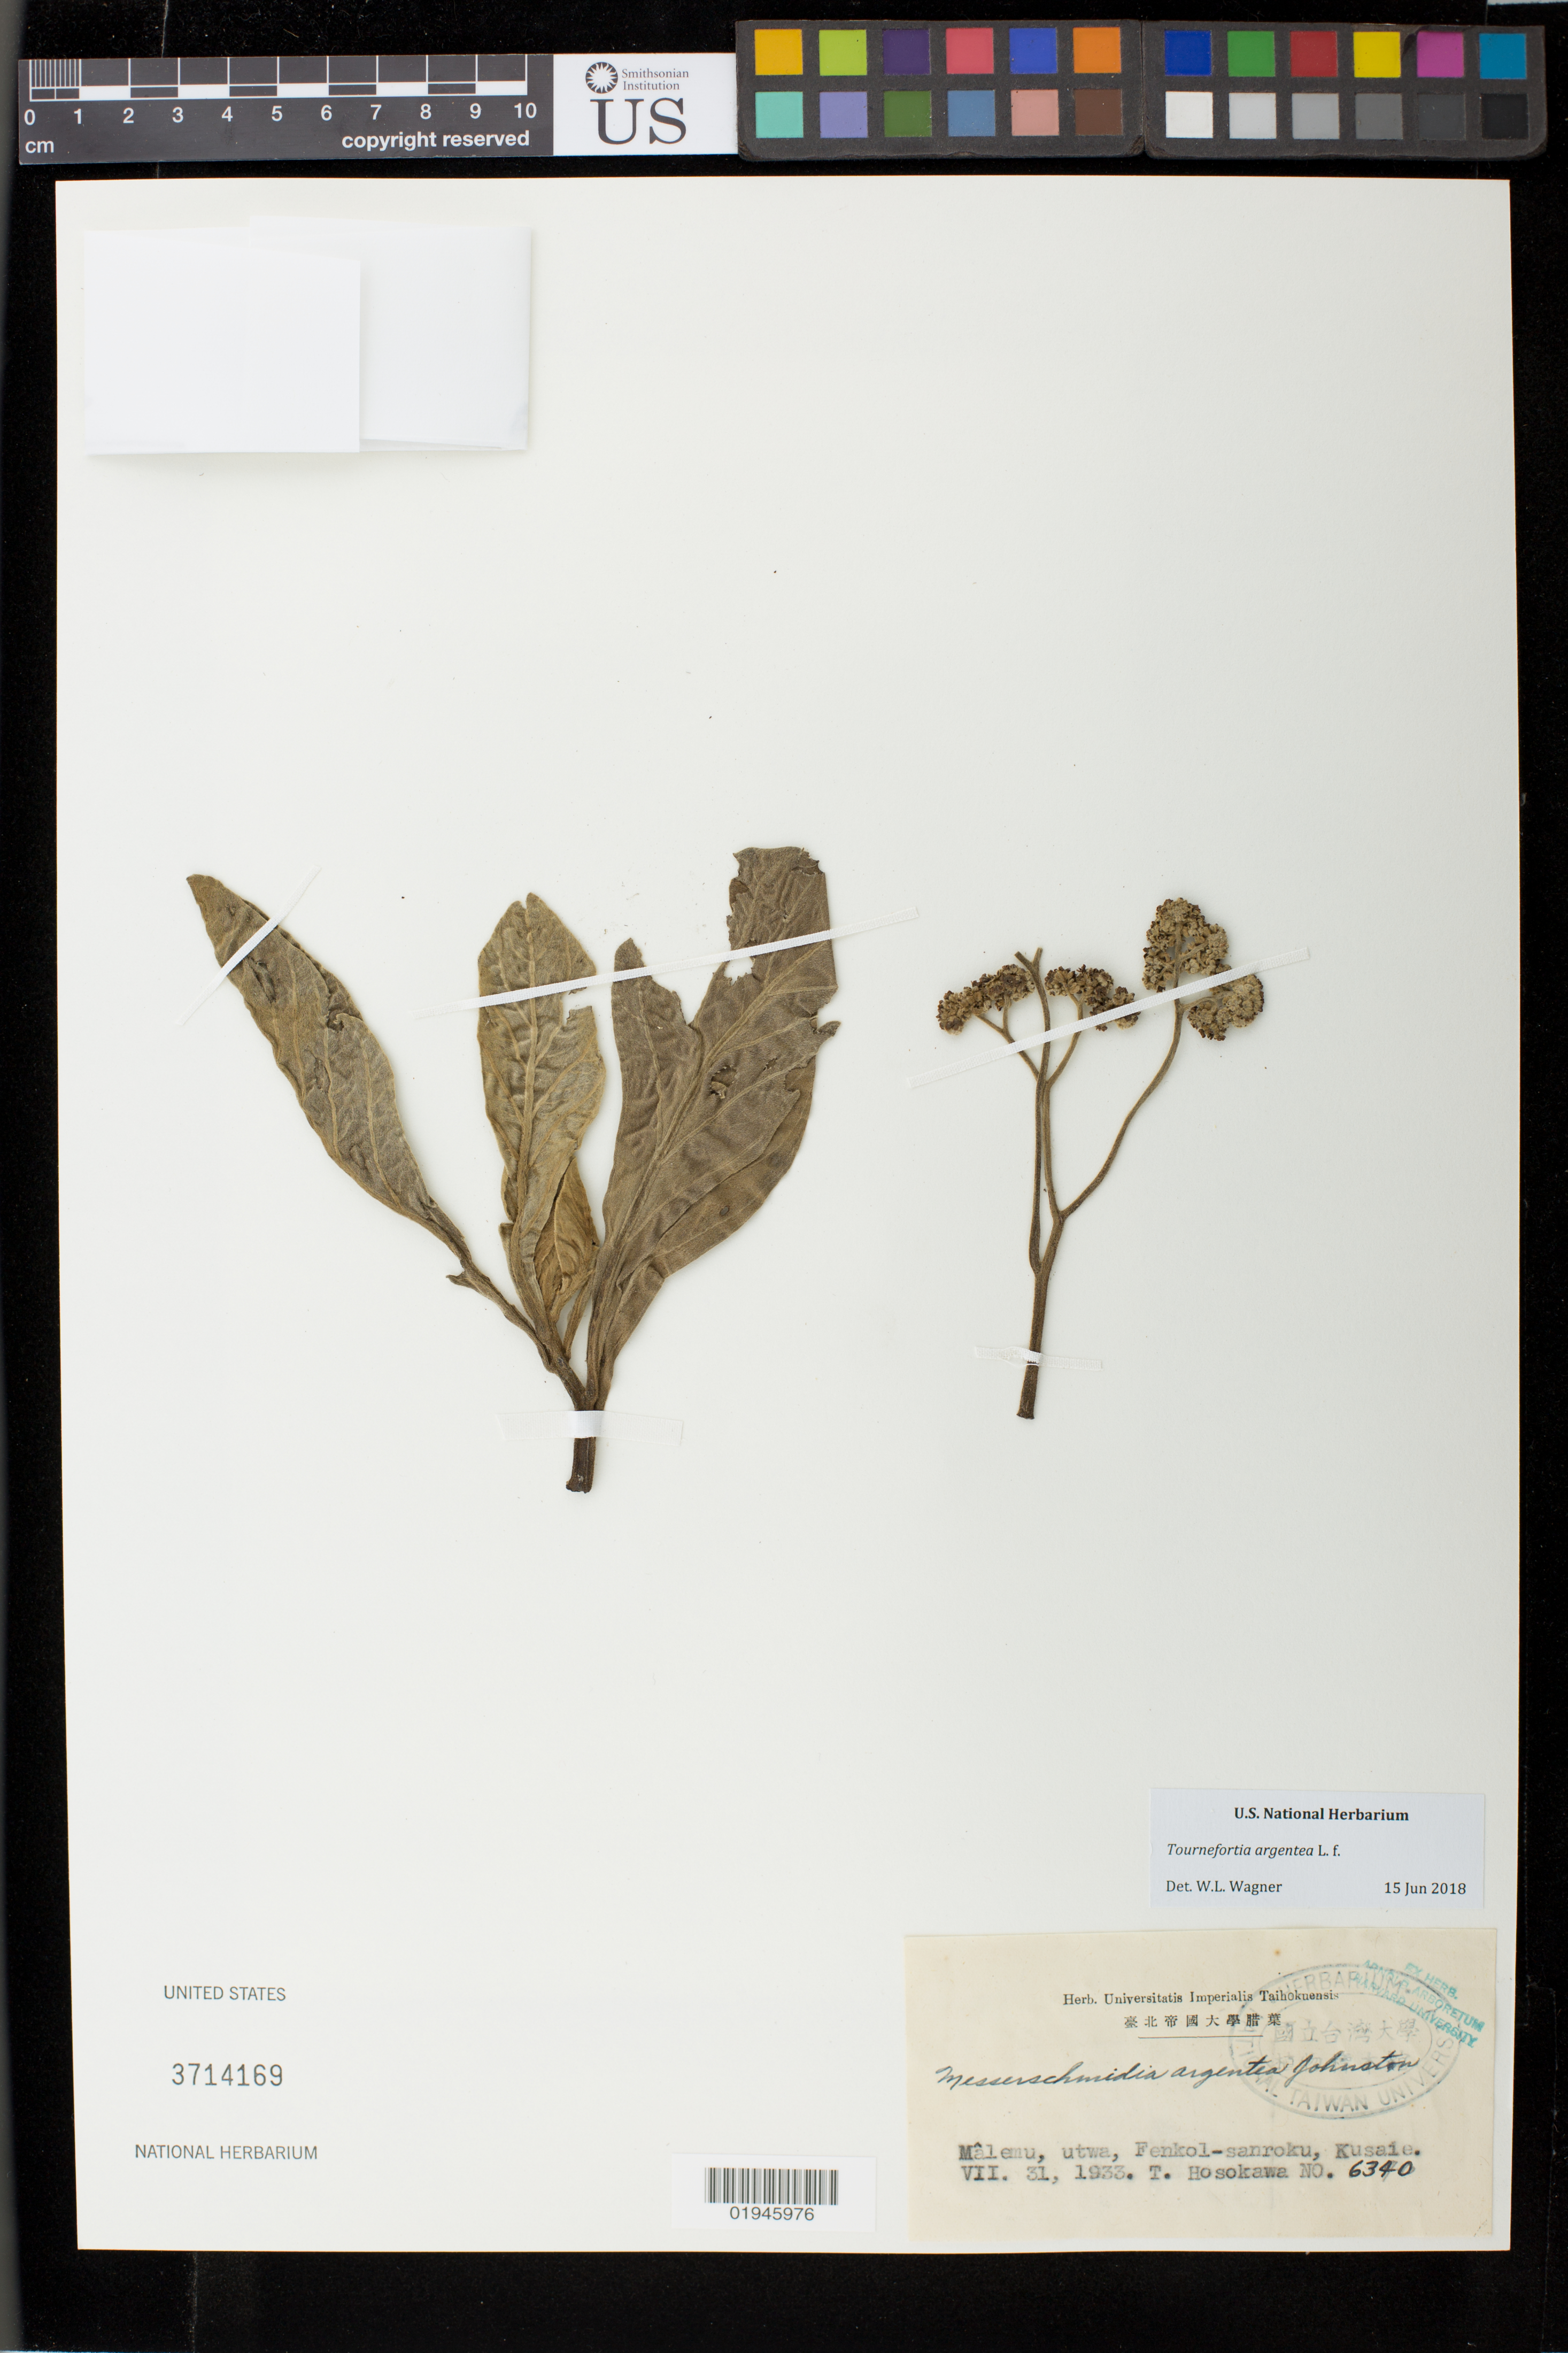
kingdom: Plantae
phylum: Tracheophyta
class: Magnoliopsida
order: Boraginales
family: Heliotropiaceae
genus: Heliotropium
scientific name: Heliotropium arboreum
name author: (Blanco) Mabberley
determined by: Wagner, W. L., (BOT), Smithsonian Institution - National Museum of Natural History (UNITED STATES)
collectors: T. Hosokawa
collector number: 6340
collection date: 1933-07-31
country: Micronesia, Federated States of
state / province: Kosrae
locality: Malemu, utwa, Fenkol-sanroku. Kusaie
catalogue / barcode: US 3714169